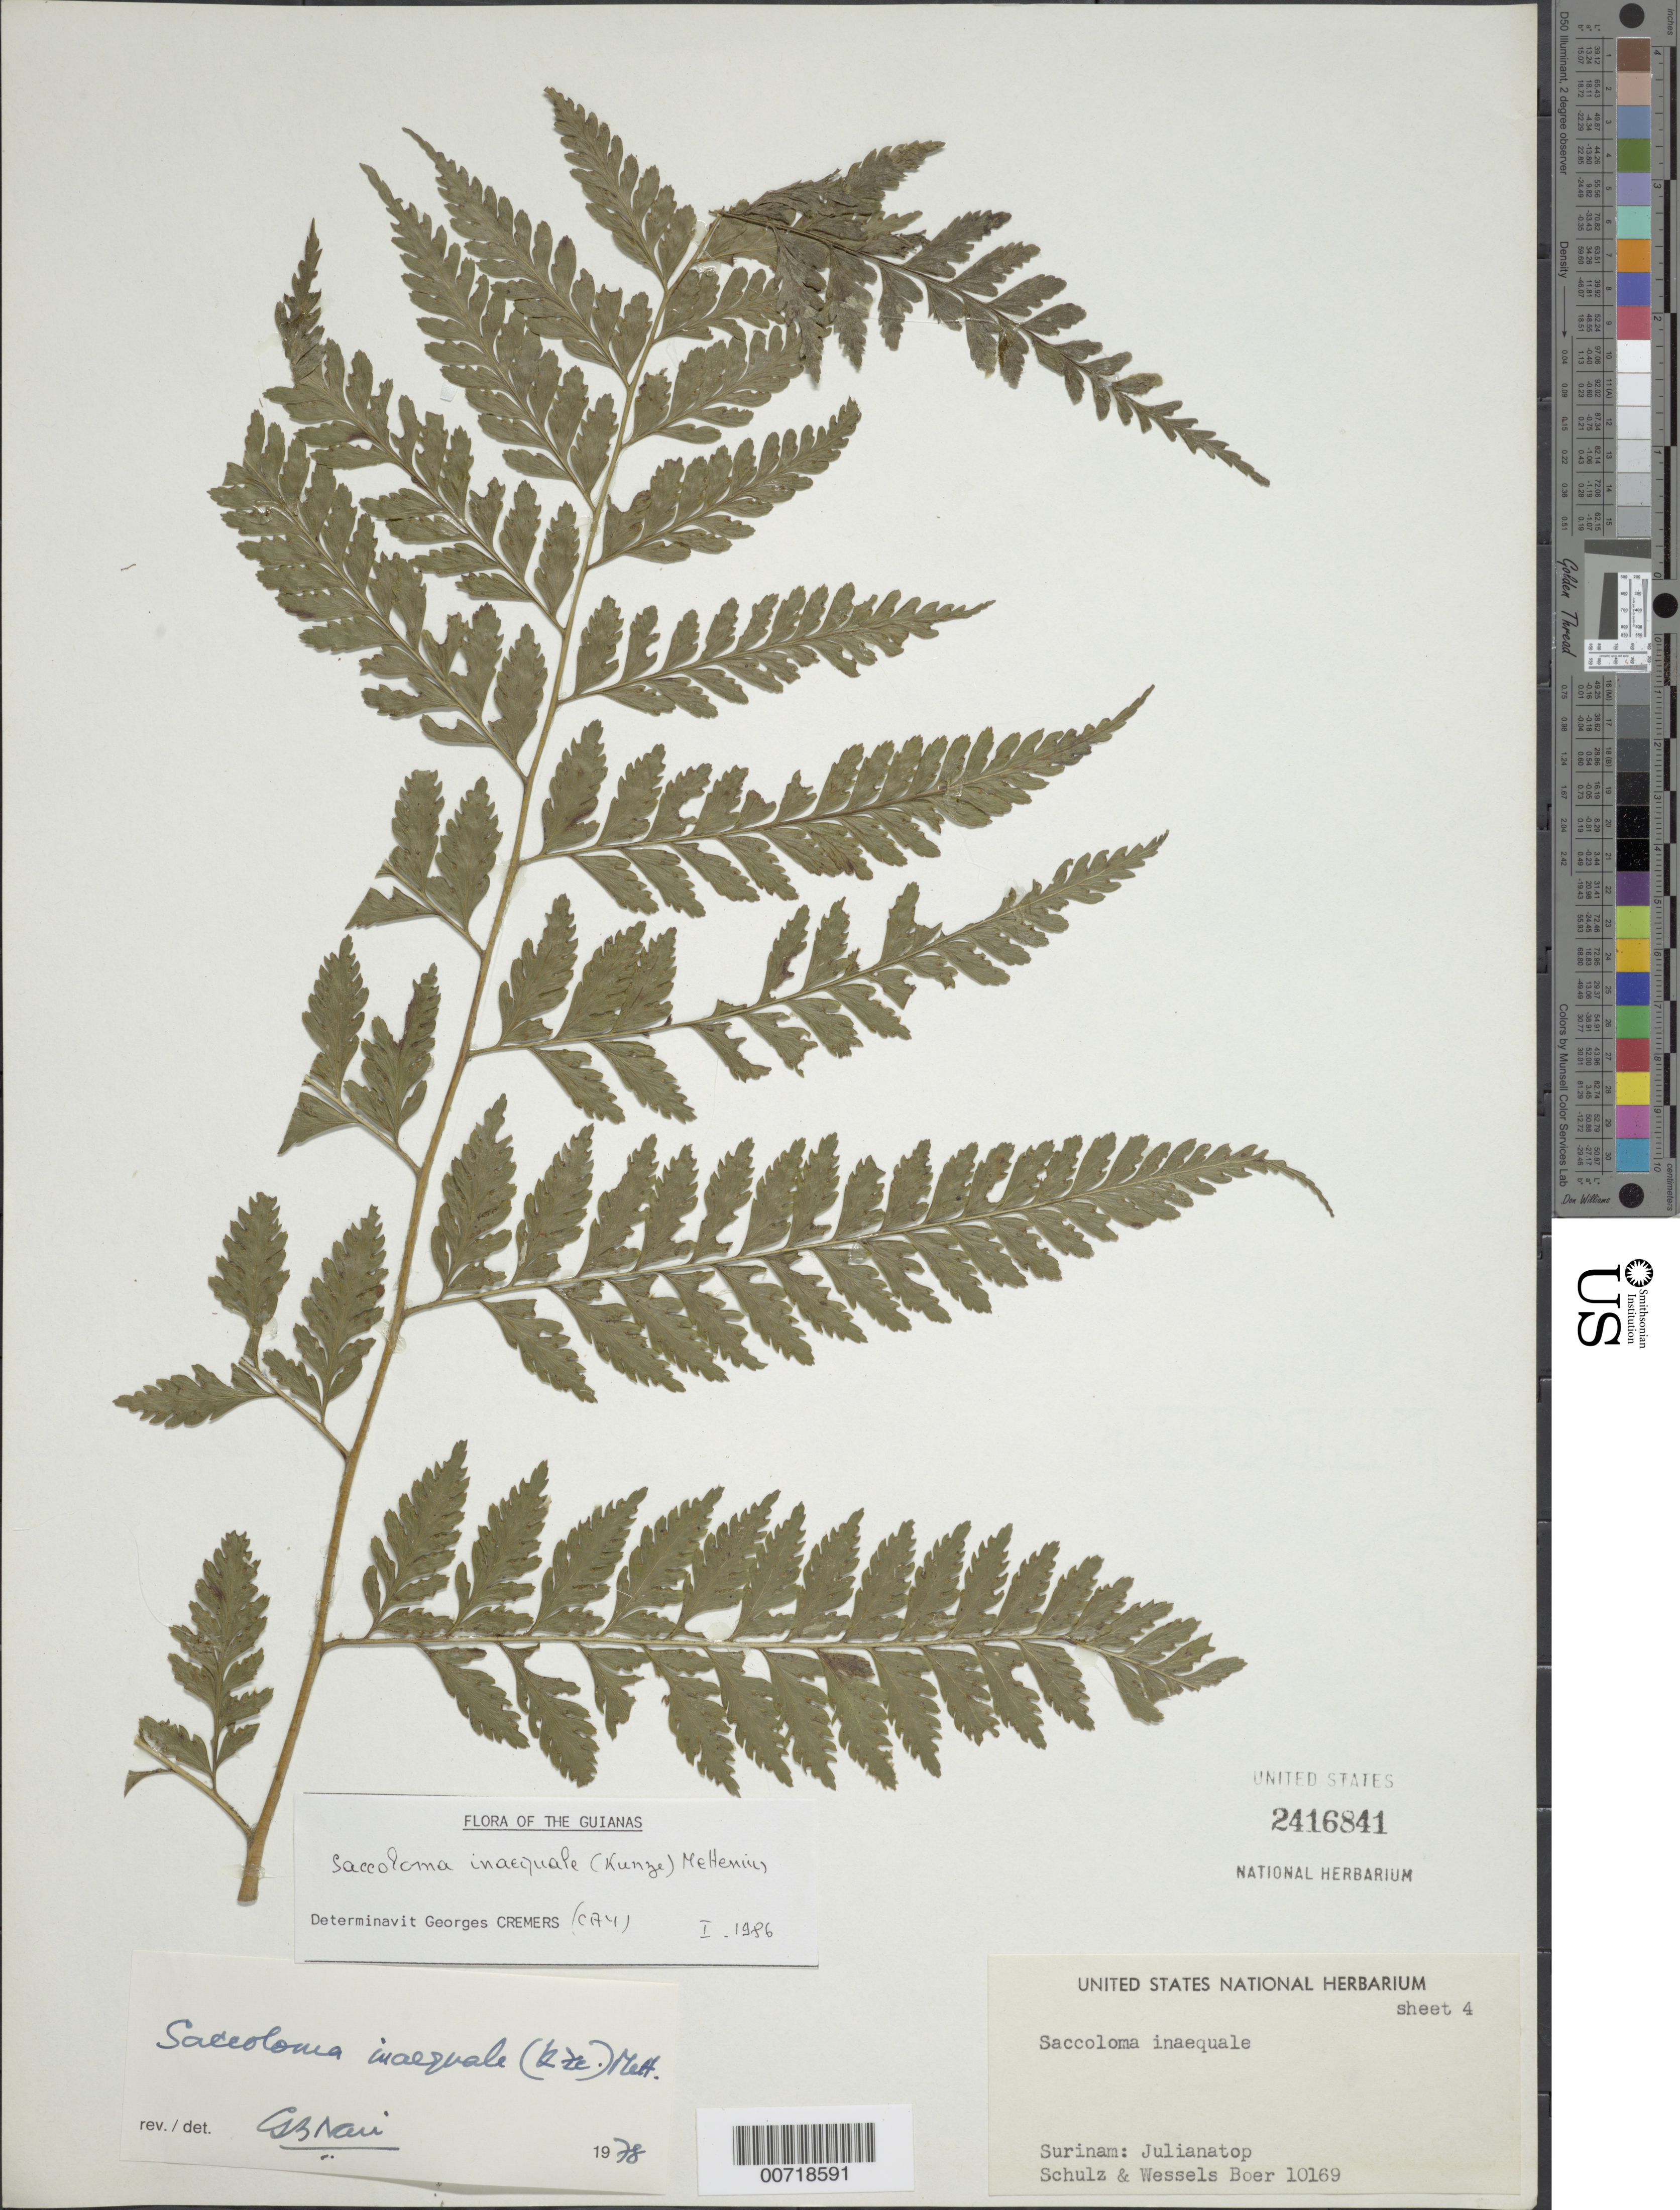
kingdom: Plantae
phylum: Tracheophyta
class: Polypodiopsida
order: Polypodiales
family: Saccolomataceae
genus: Saccoloma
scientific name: Saccoloma inaequale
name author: (Kunze) Mett.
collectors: Schulz, -- & J. G. Wessels Boer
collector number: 10169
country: Suriname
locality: Julianatop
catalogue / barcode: US 2416841